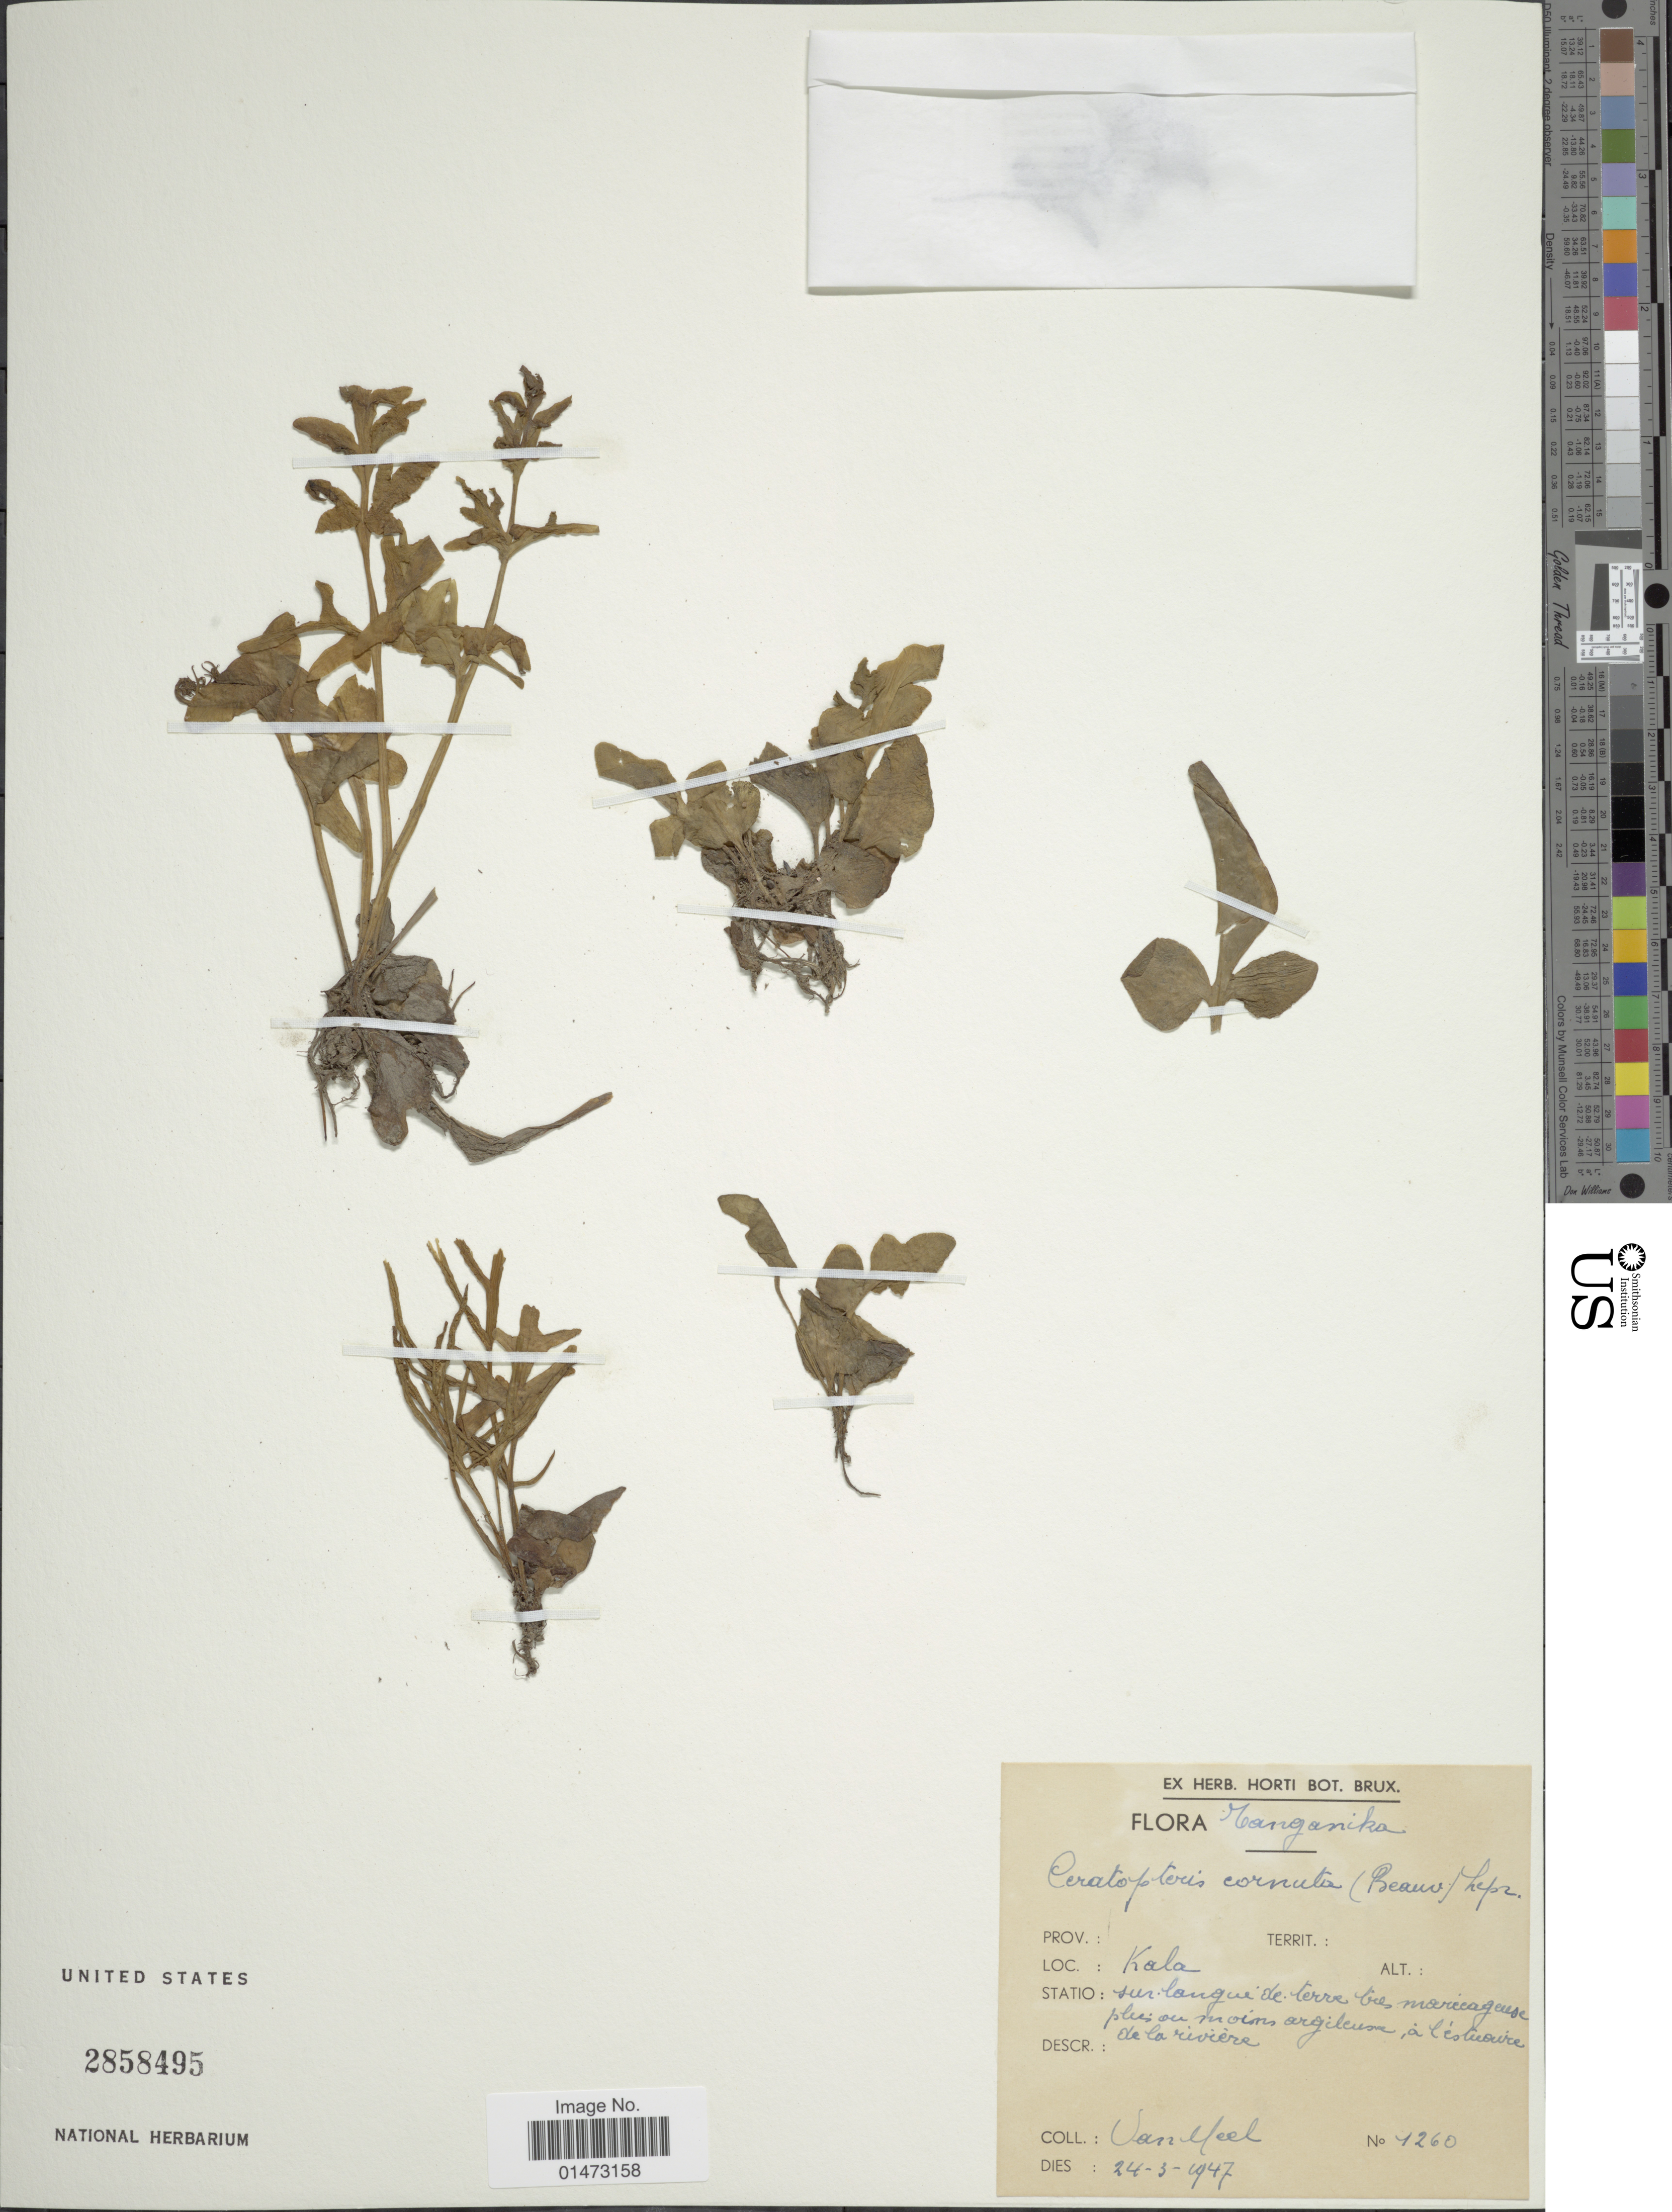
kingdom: Plantae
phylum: Tracheophyta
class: Polypodiopsida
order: Polypodiales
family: Pteridaceae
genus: Ceratopteris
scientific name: Ceratopteris cornuta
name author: (P. Beauv.) Le Prieur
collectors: Van Meel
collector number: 1260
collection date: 1947-03-24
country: Tanzania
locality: Tanganyika. Kala.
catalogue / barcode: US 2858495